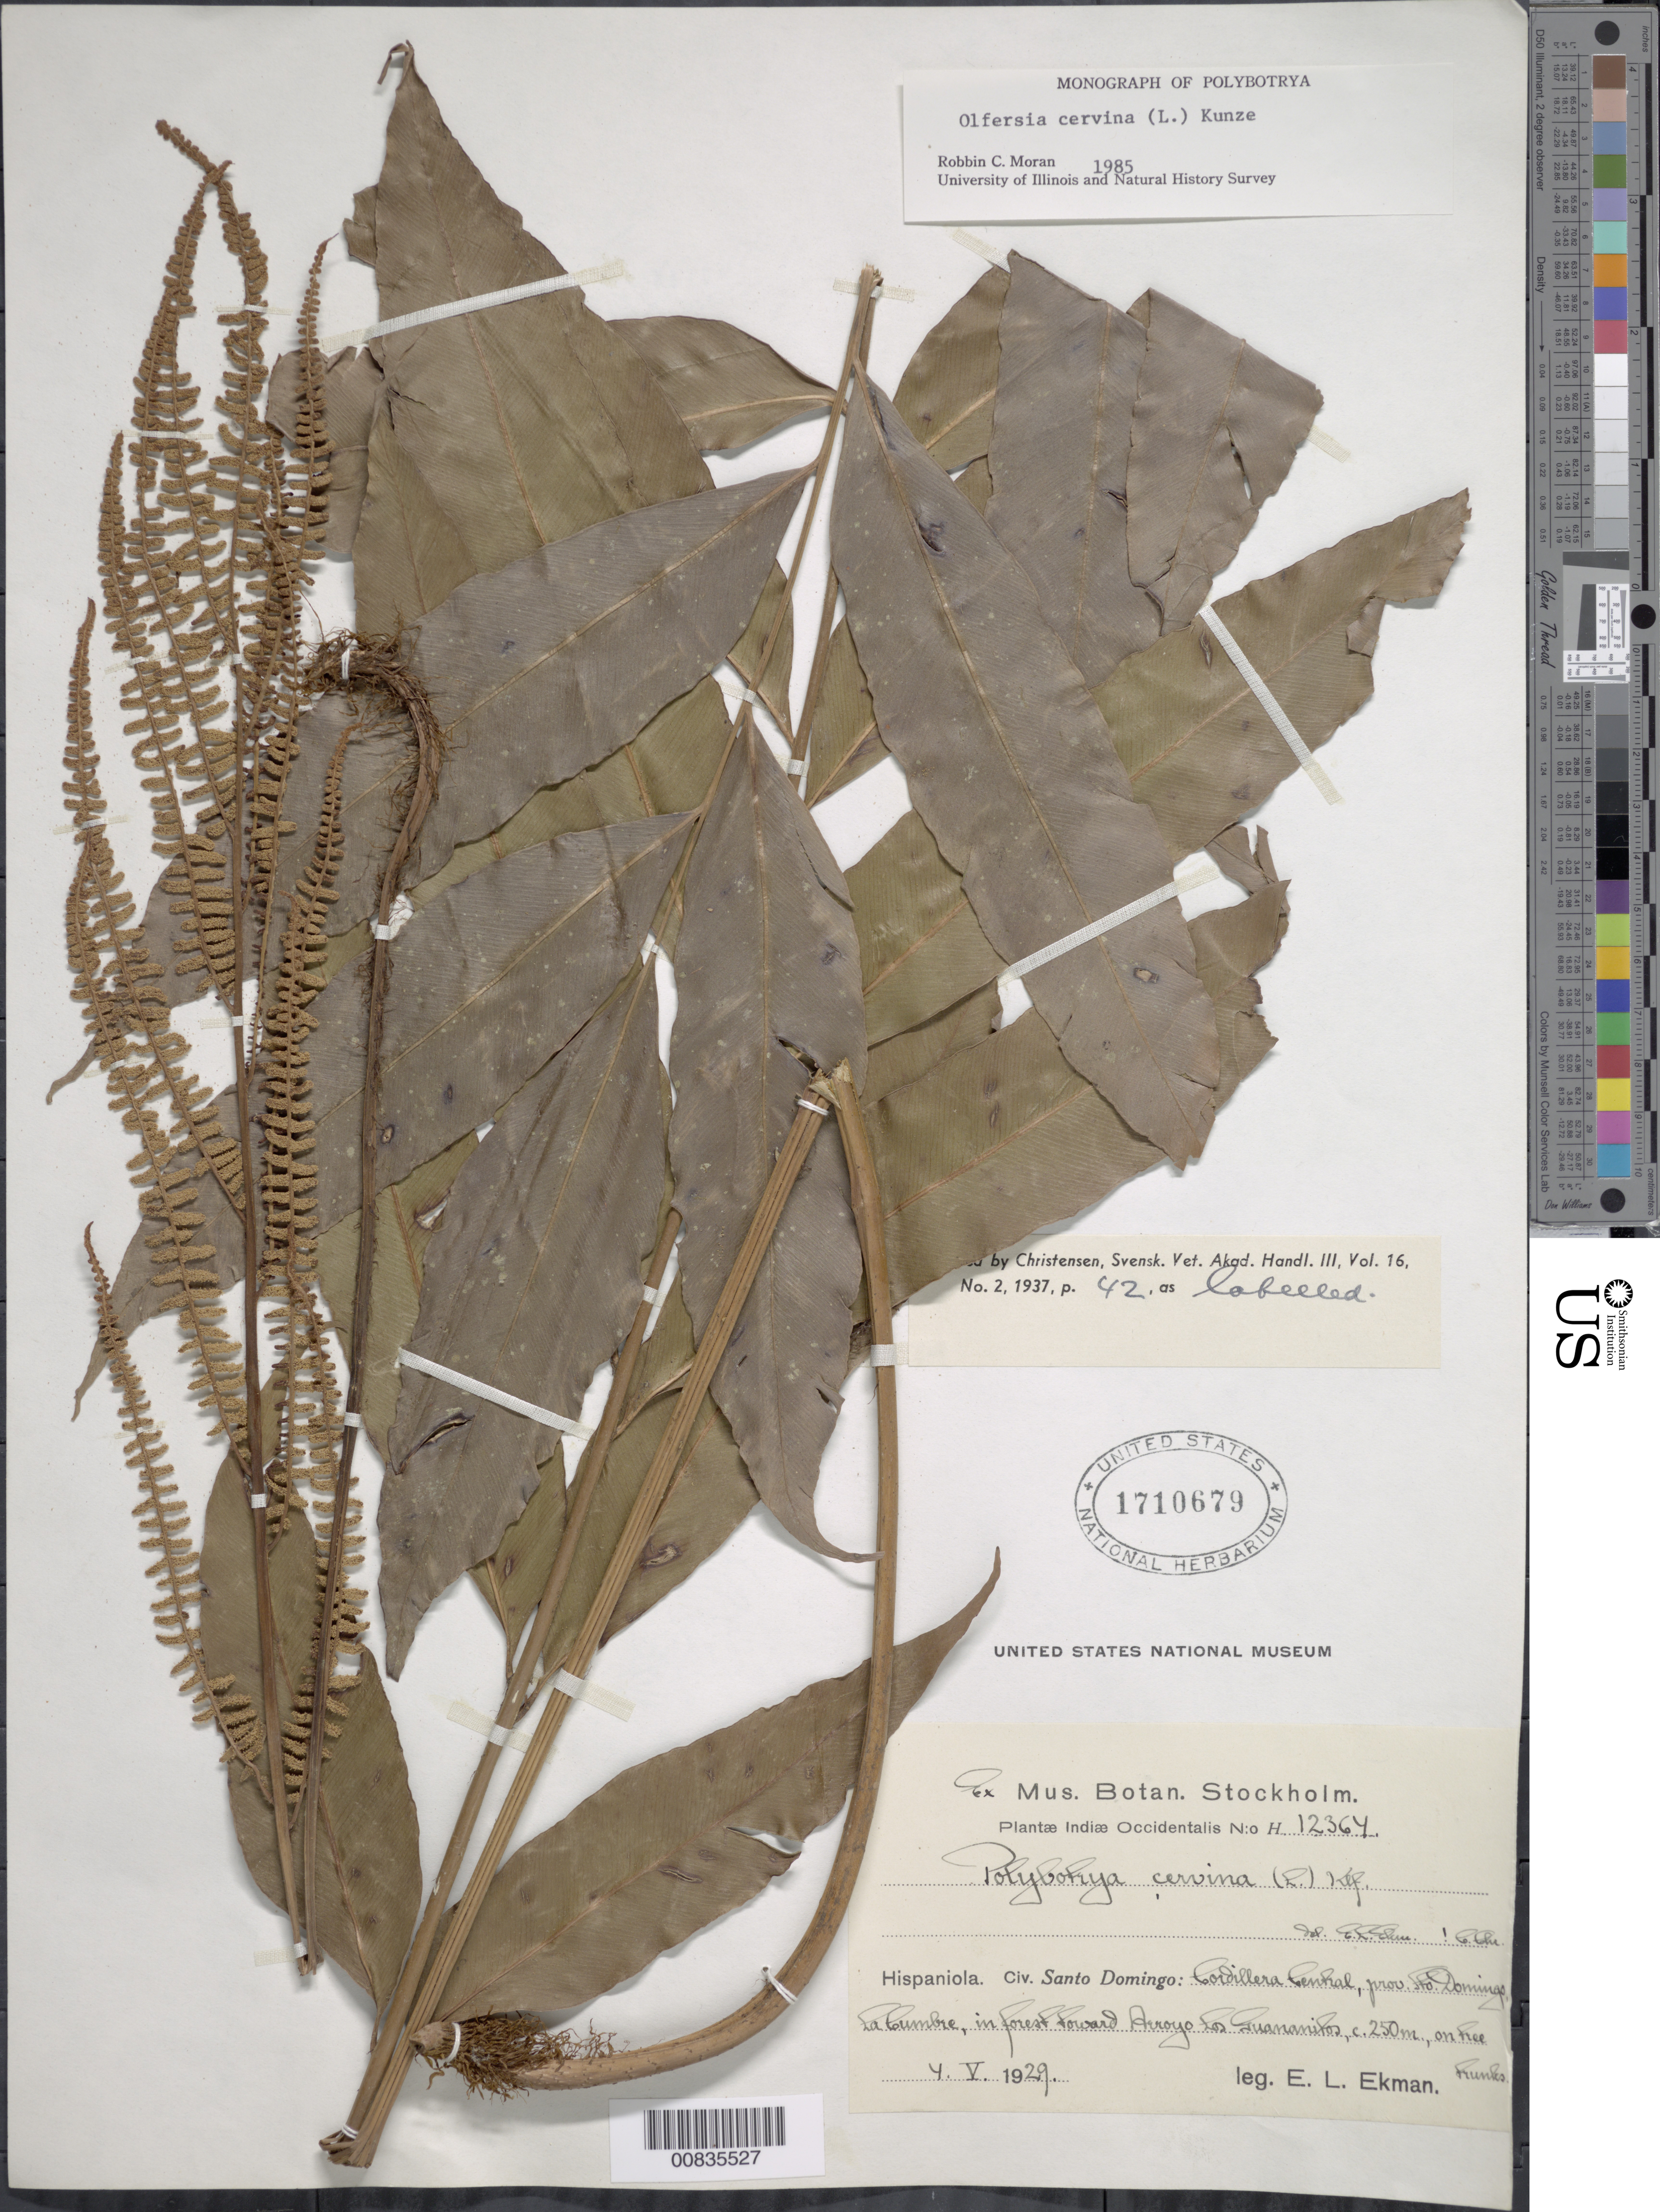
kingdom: Plantae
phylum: Tracheophyta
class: Polypodiopsida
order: Polypodiales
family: Dryopteridaceae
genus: Olfersia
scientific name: Olfersia cervina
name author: (L.) Kunze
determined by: Moran, R. C.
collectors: E. L. Ekman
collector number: H 12364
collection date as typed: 04 May 1929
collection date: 1929-05-04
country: Dominican Republic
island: Hispaniola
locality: Cordillera Central, La cumbre, toward Arroyo Los Guananitos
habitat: Forest, on tree trunks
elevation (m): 250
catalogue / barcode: US 1710679